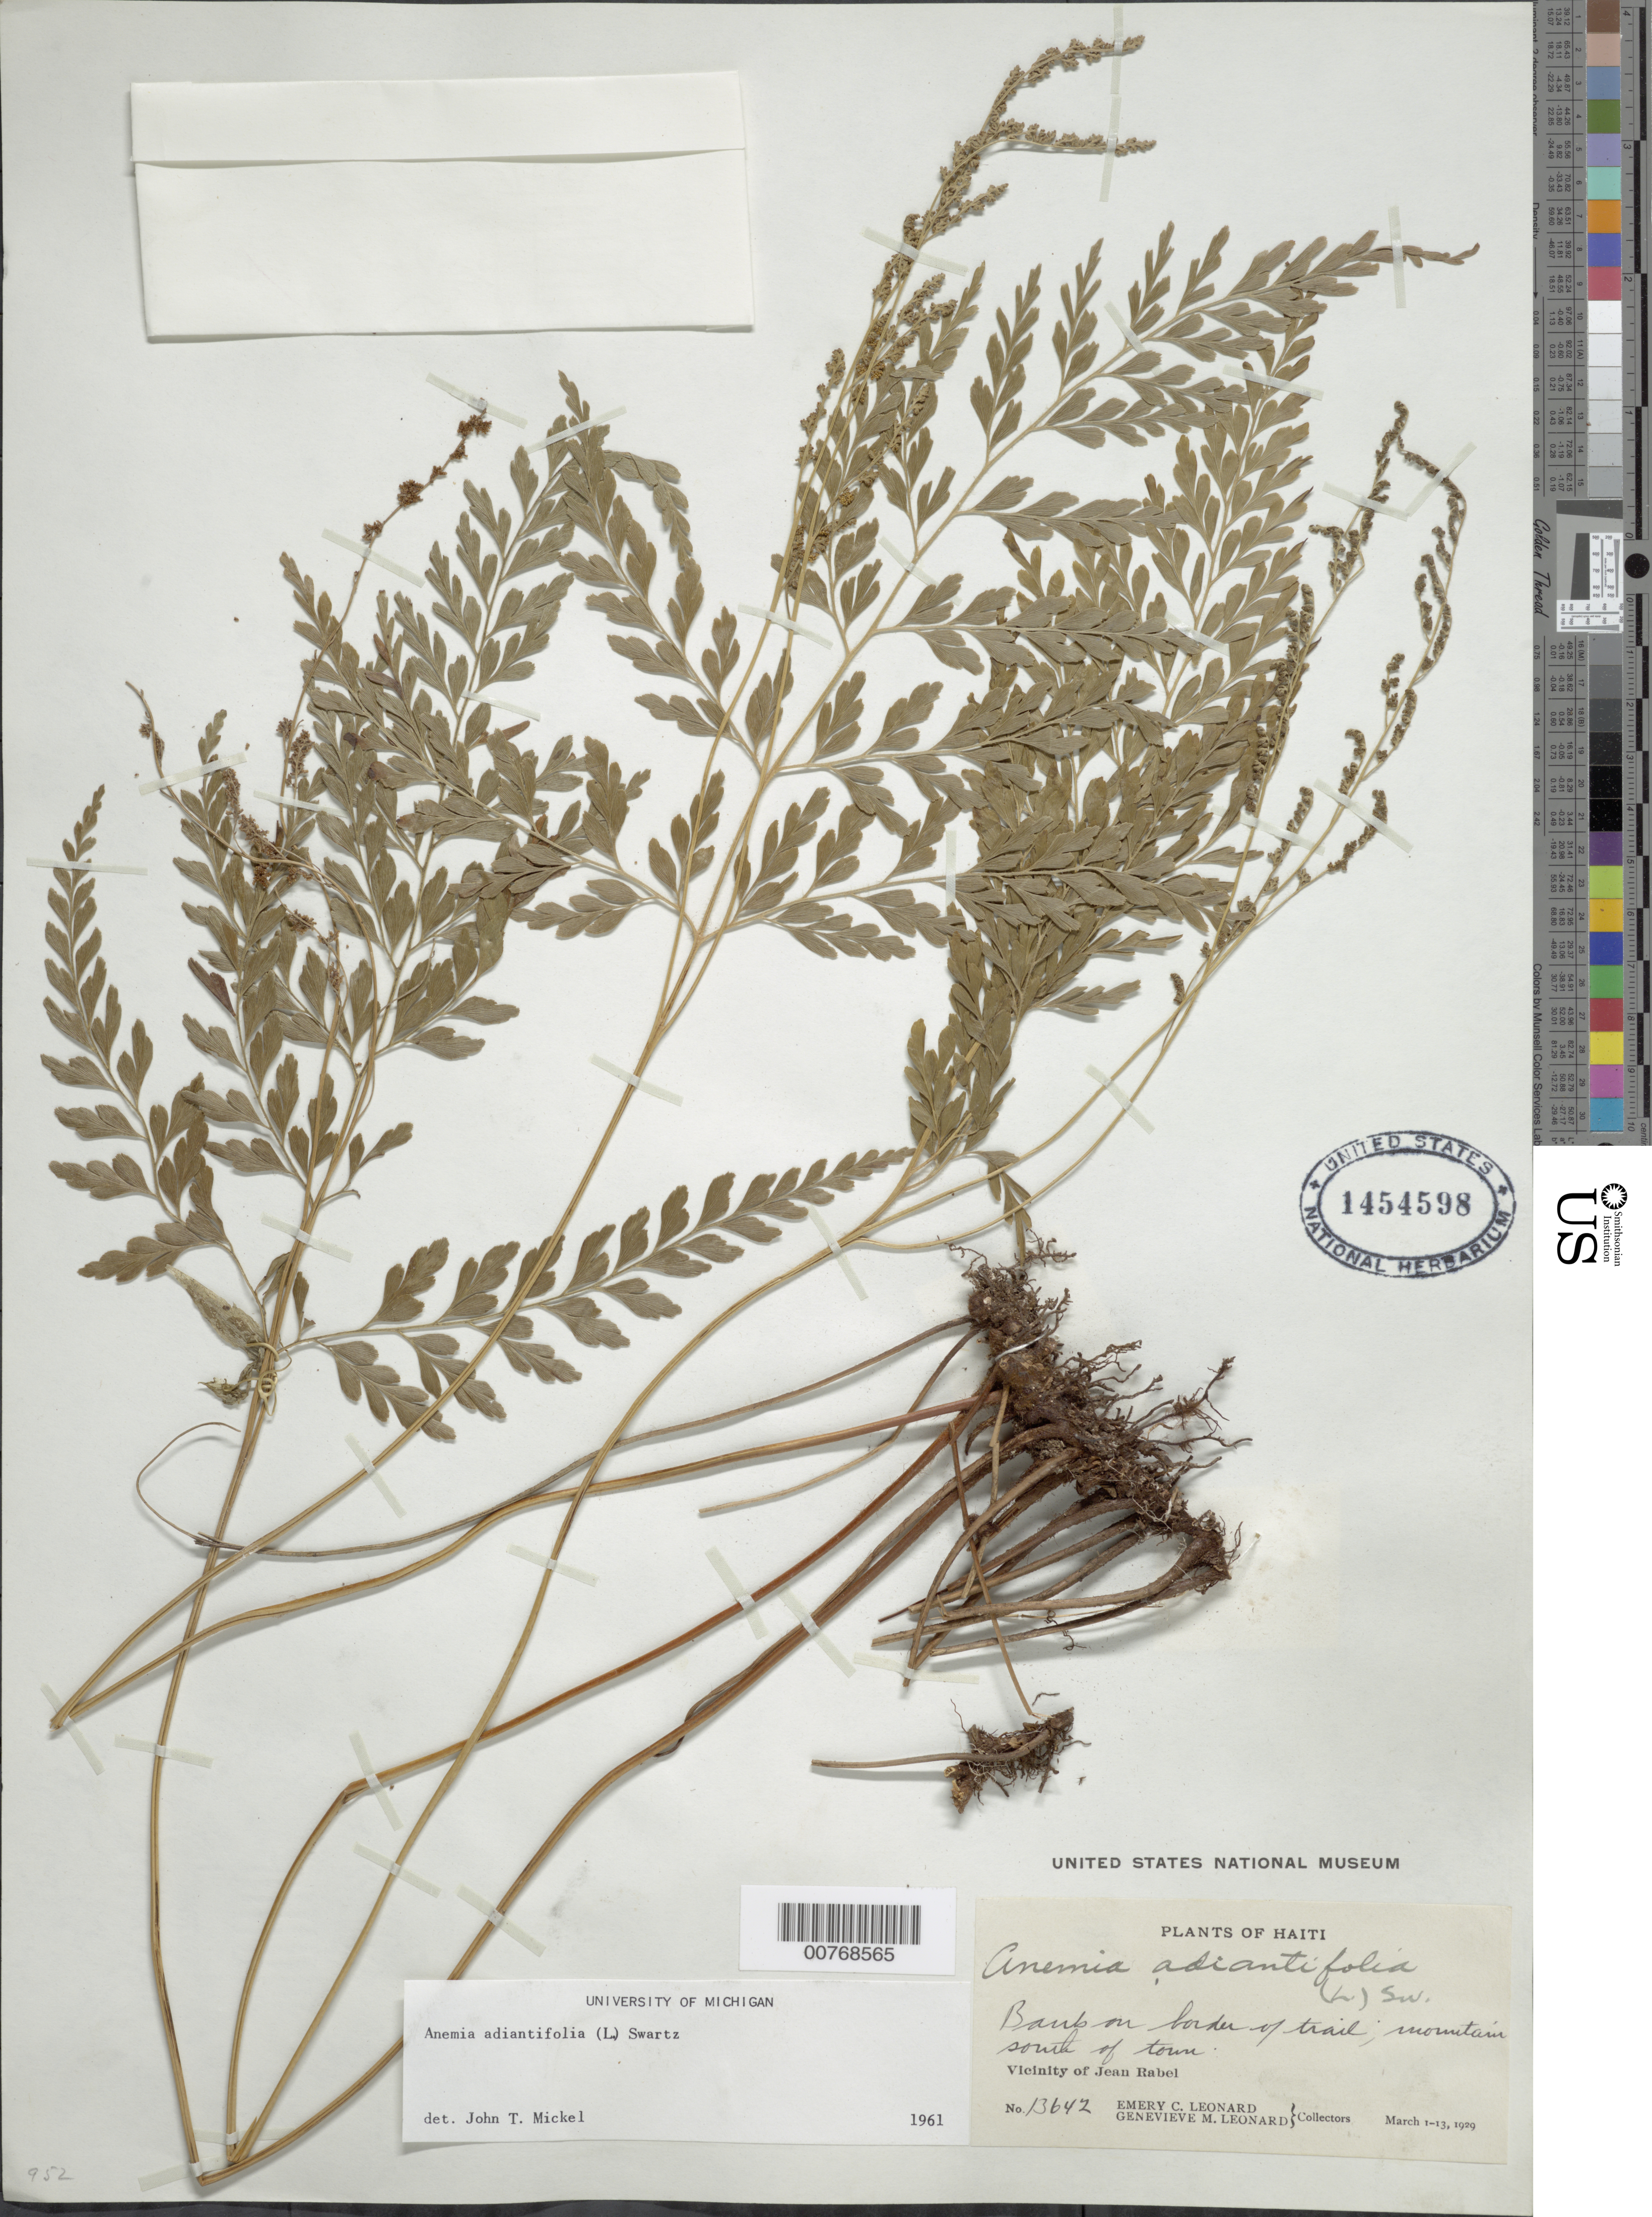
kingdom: Plantae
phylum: Tracheophyta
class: Polypodiopsida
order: Schizaeales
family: Anemiaceae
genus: Anemia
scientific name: Anemia adiantifolia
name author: (L.) Sw.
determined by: Mickel, J. T., (NY), New York Botanical Garden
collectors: E. C. Leonard & G. M. Leonard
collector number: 13642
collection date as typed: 01 Mar 1929 to 13 Mar 1929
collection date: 1929-03-01/1929-03-13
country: Haiti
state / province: Nord-Óuest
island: Hispaniola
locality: Vicinity of Jean Rabel, mountain south of town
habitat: Banks on border of trail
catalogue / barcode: US 1454598